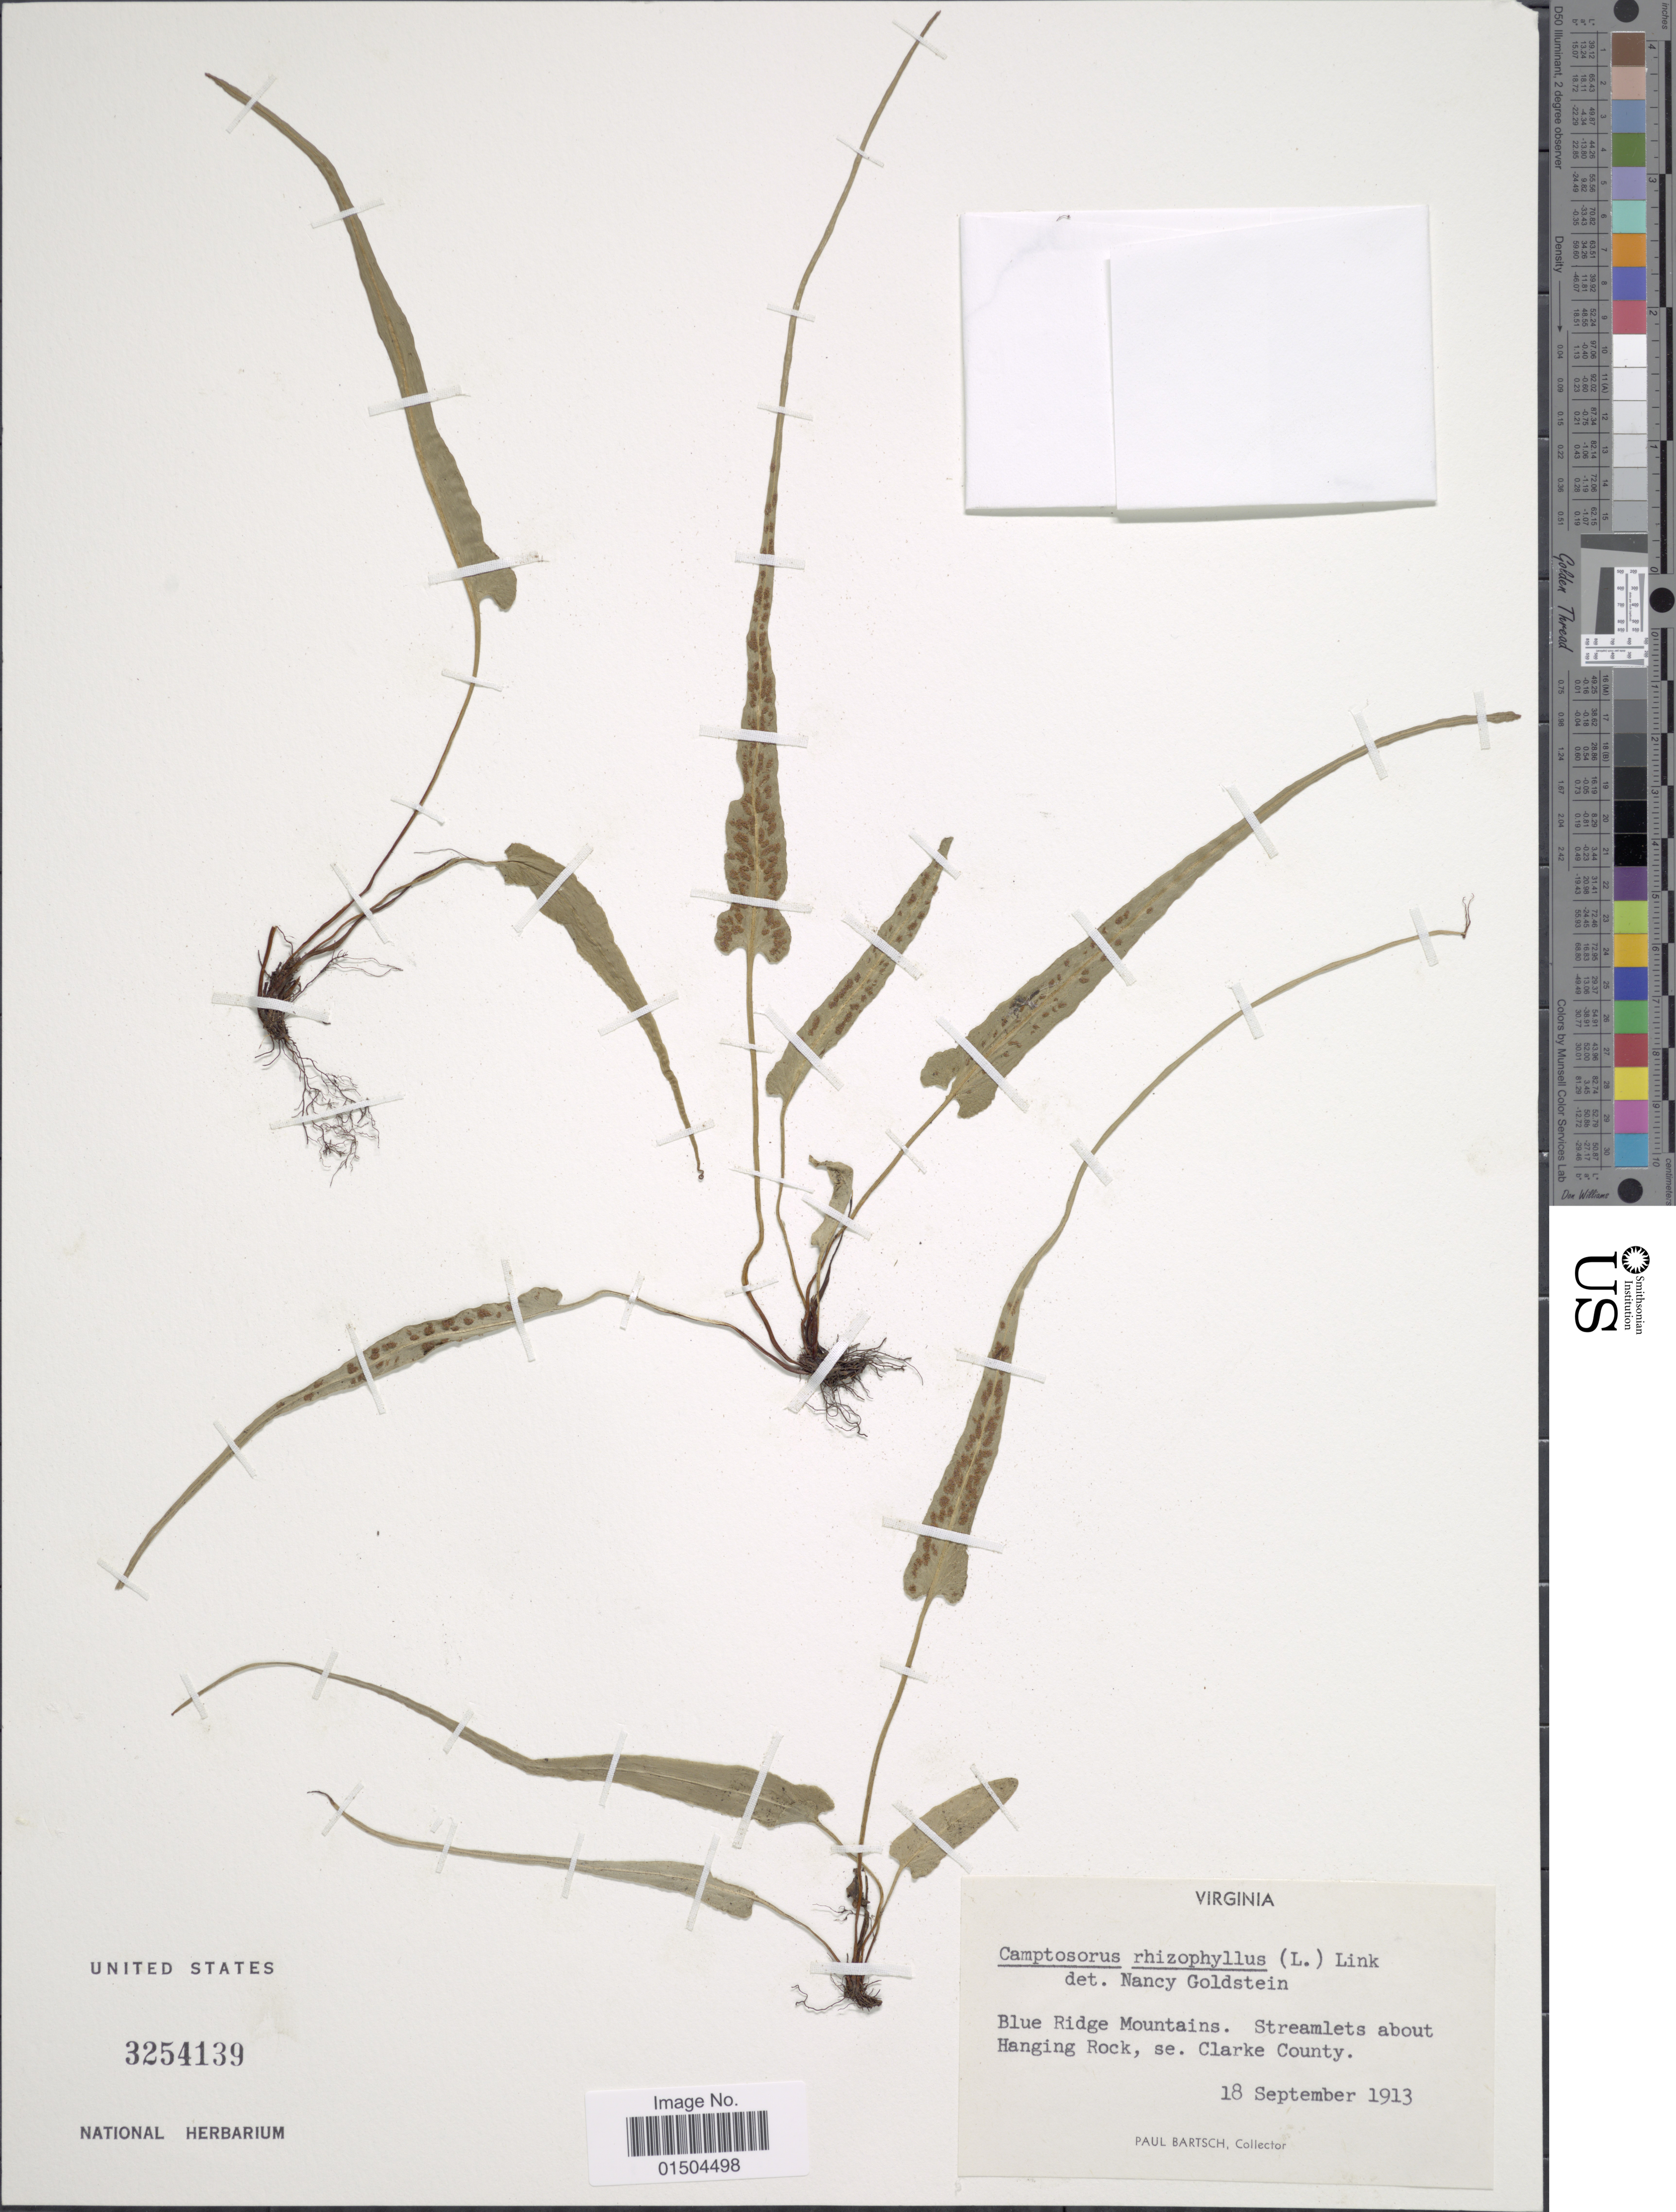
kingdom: Plantae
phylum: Tracheophyta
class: Polypodiopsida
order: Polypodiales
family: Aspleniaceae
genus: Asplenium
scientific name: Asplenium rhizophyllum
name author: L.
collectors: P. Bartsch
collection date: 1913-09-18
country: United States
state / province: Virginia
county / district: Clarke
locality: Blue Ridge Mountains. Streamlets about Hanging Rock, se. of Clarke County.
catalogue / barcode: US 3254139